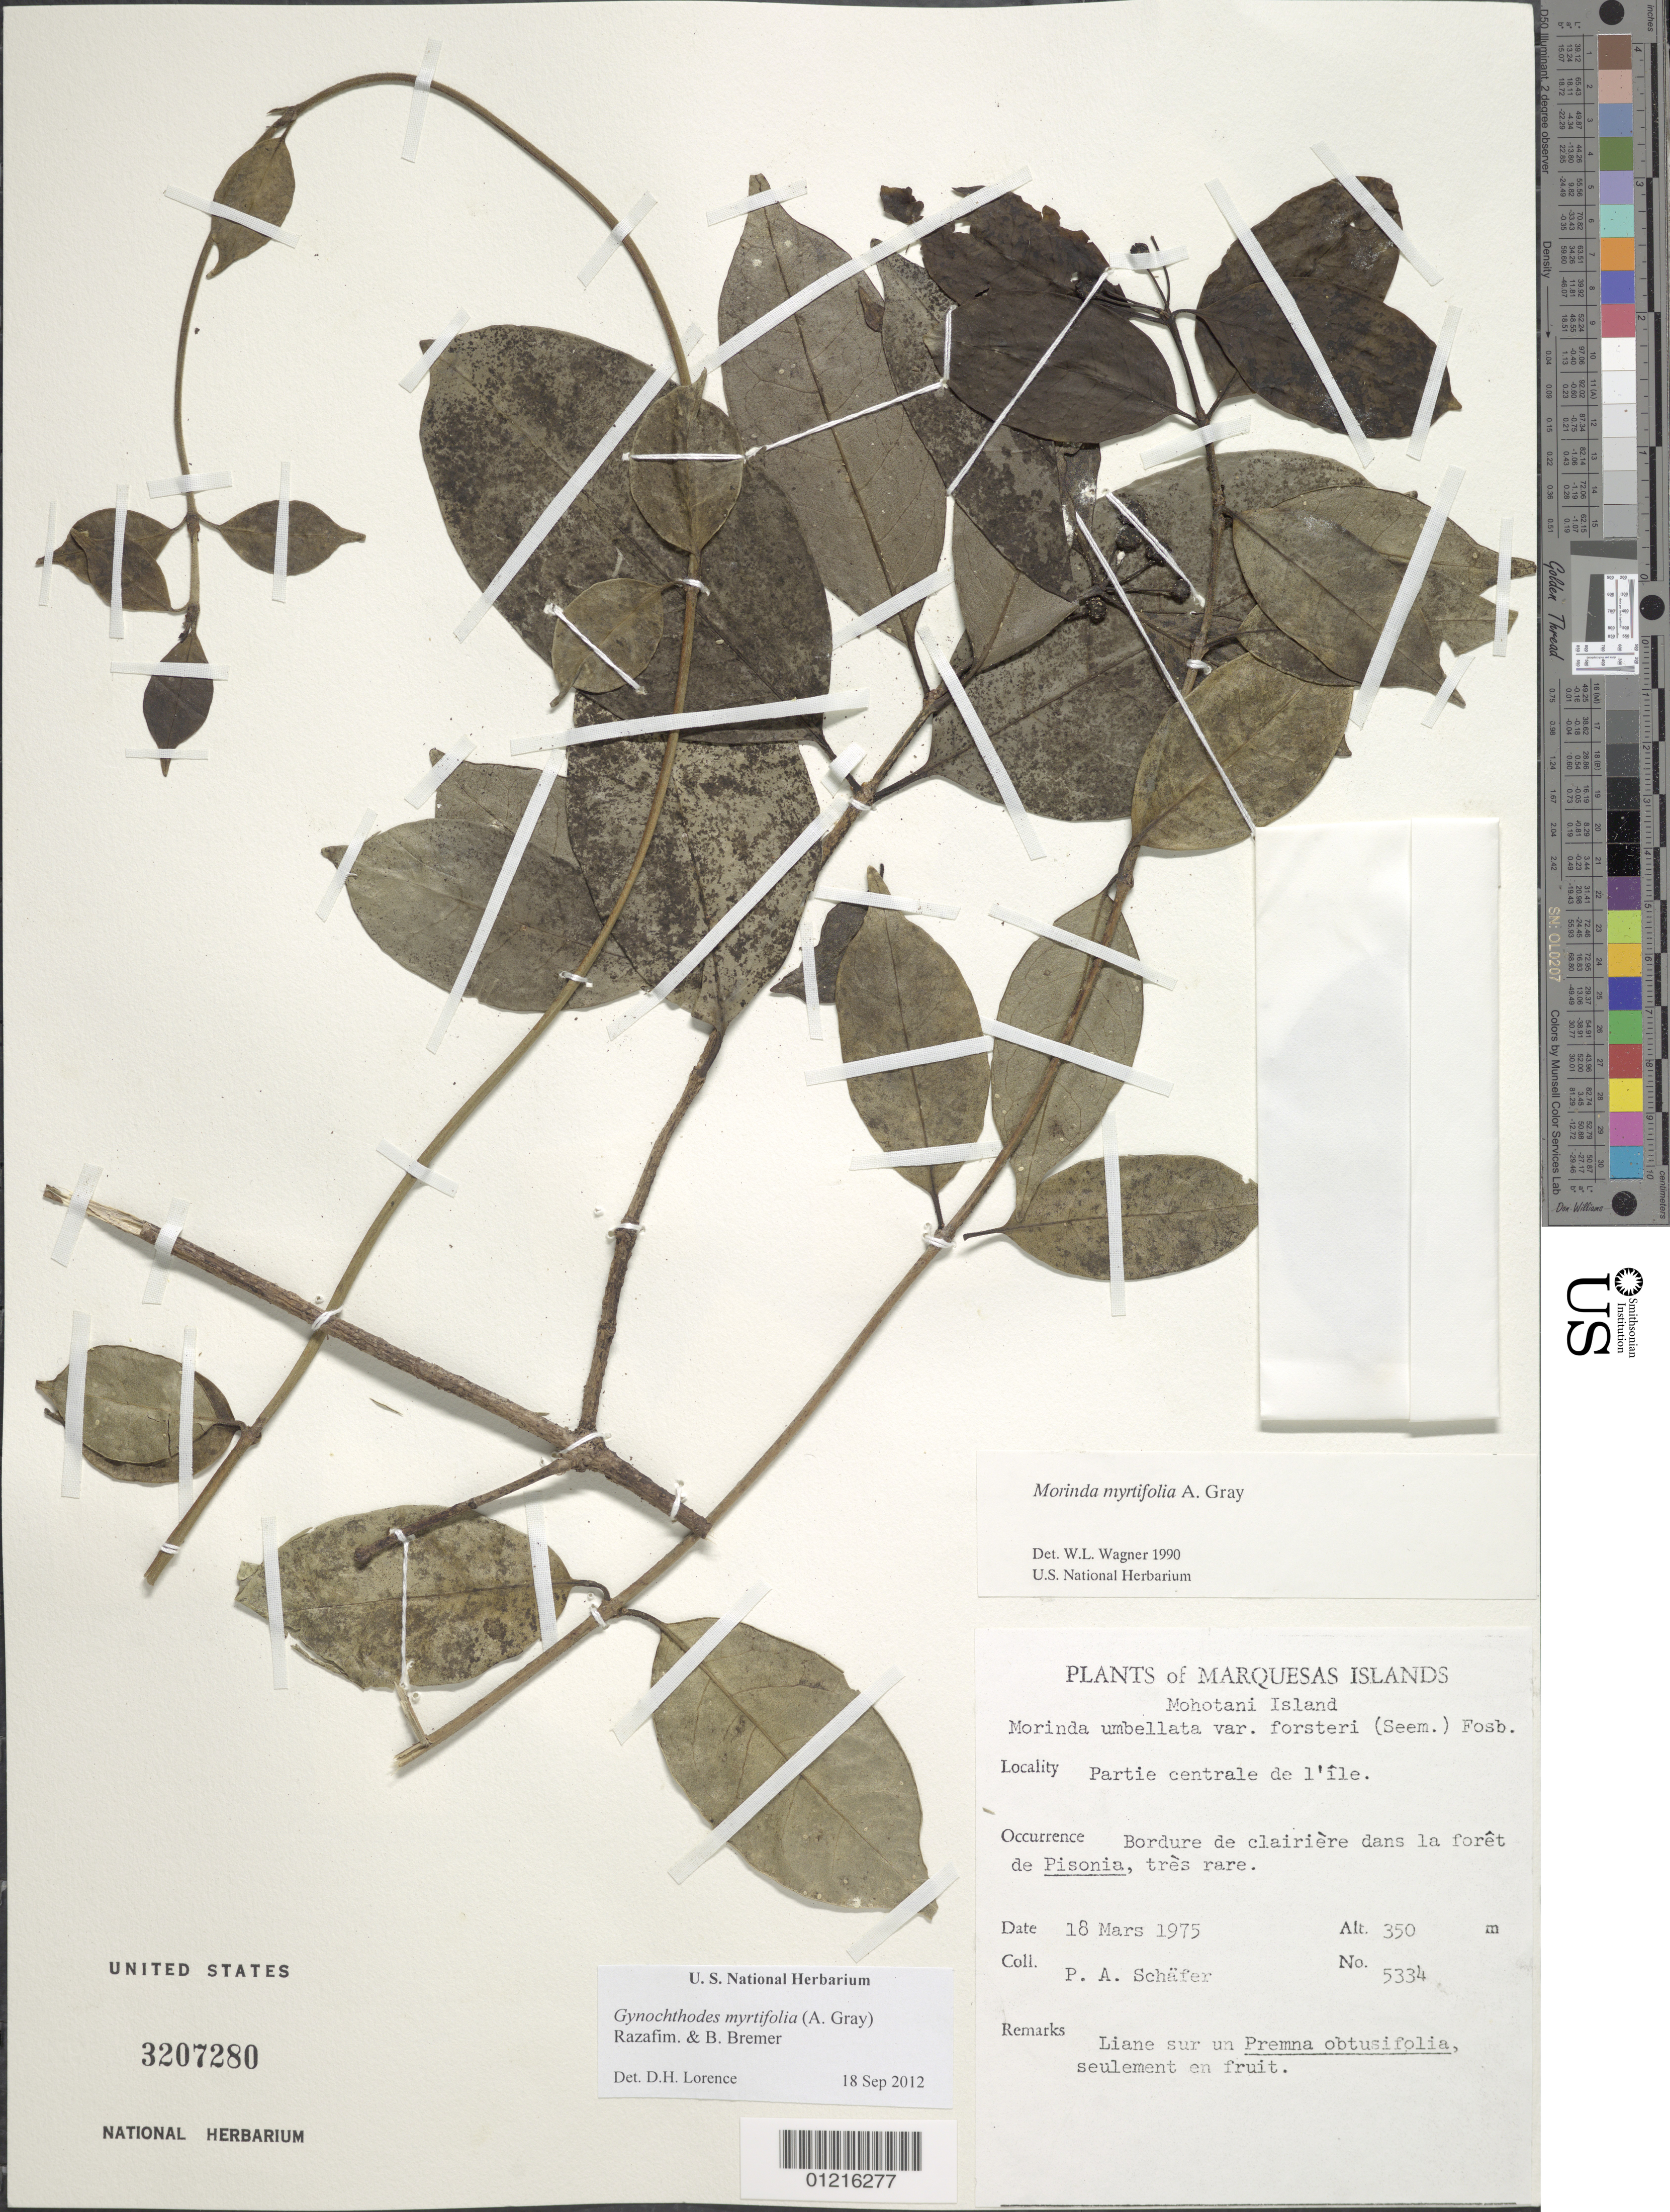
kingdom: Plantae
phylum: Tracheophyta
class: Magnoliopsida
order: Gentianales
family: Rubiaceae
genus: Gynochthodes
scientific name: Gynochthodes myrtifolia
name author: (A. Gray) Razafim. & B. Bremer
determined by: Lorence, David H., (PTBG), National Tropical Botanical Garden (UNITED STATES)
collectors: P. A. Schäfer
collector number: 5334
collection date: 1975-03-18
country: French Polynesia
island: Mohotani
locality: partie centrale de l'île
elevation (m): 350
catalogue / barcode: US 3207280